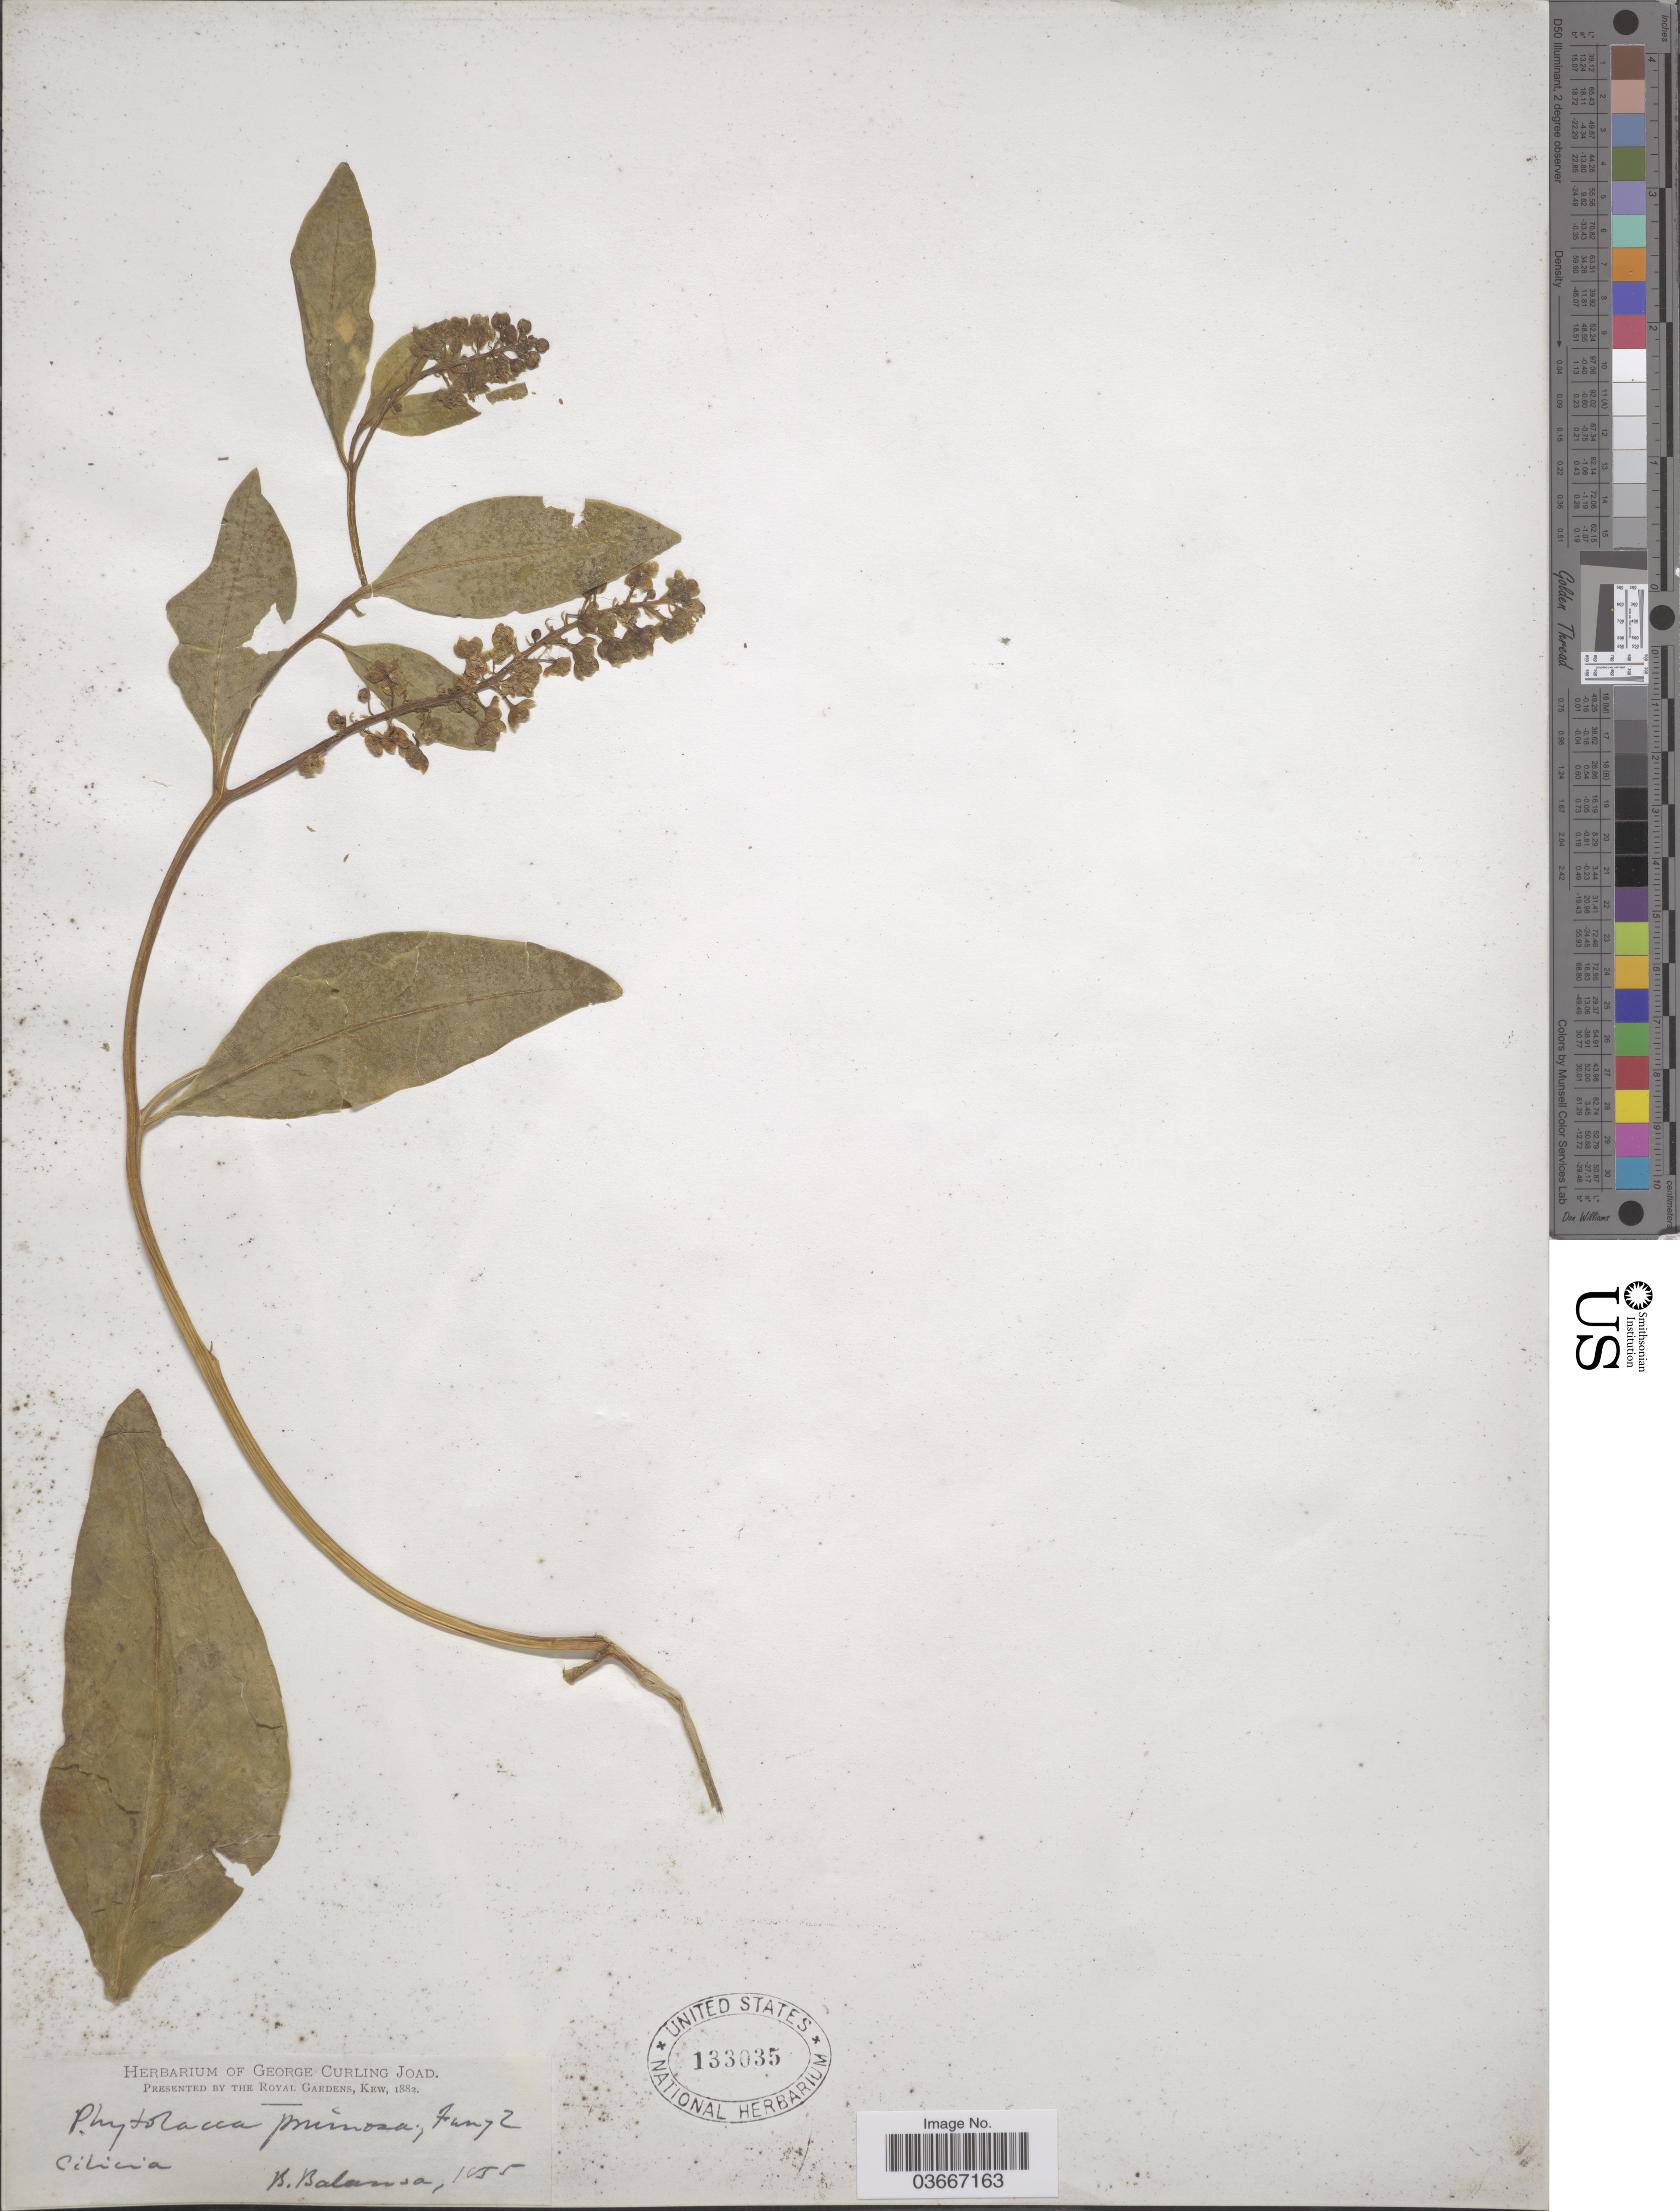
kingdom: Plantae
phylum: Tracheophyta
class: Magnoliopsida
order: Caryophyllales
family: Phytolaccaceae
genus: Phytolacca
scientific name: Phytolacca pruinosa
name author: Fenzl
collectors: B. Balansa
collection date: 1855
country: Turkey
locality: Cilicia.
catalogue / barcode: US 133035